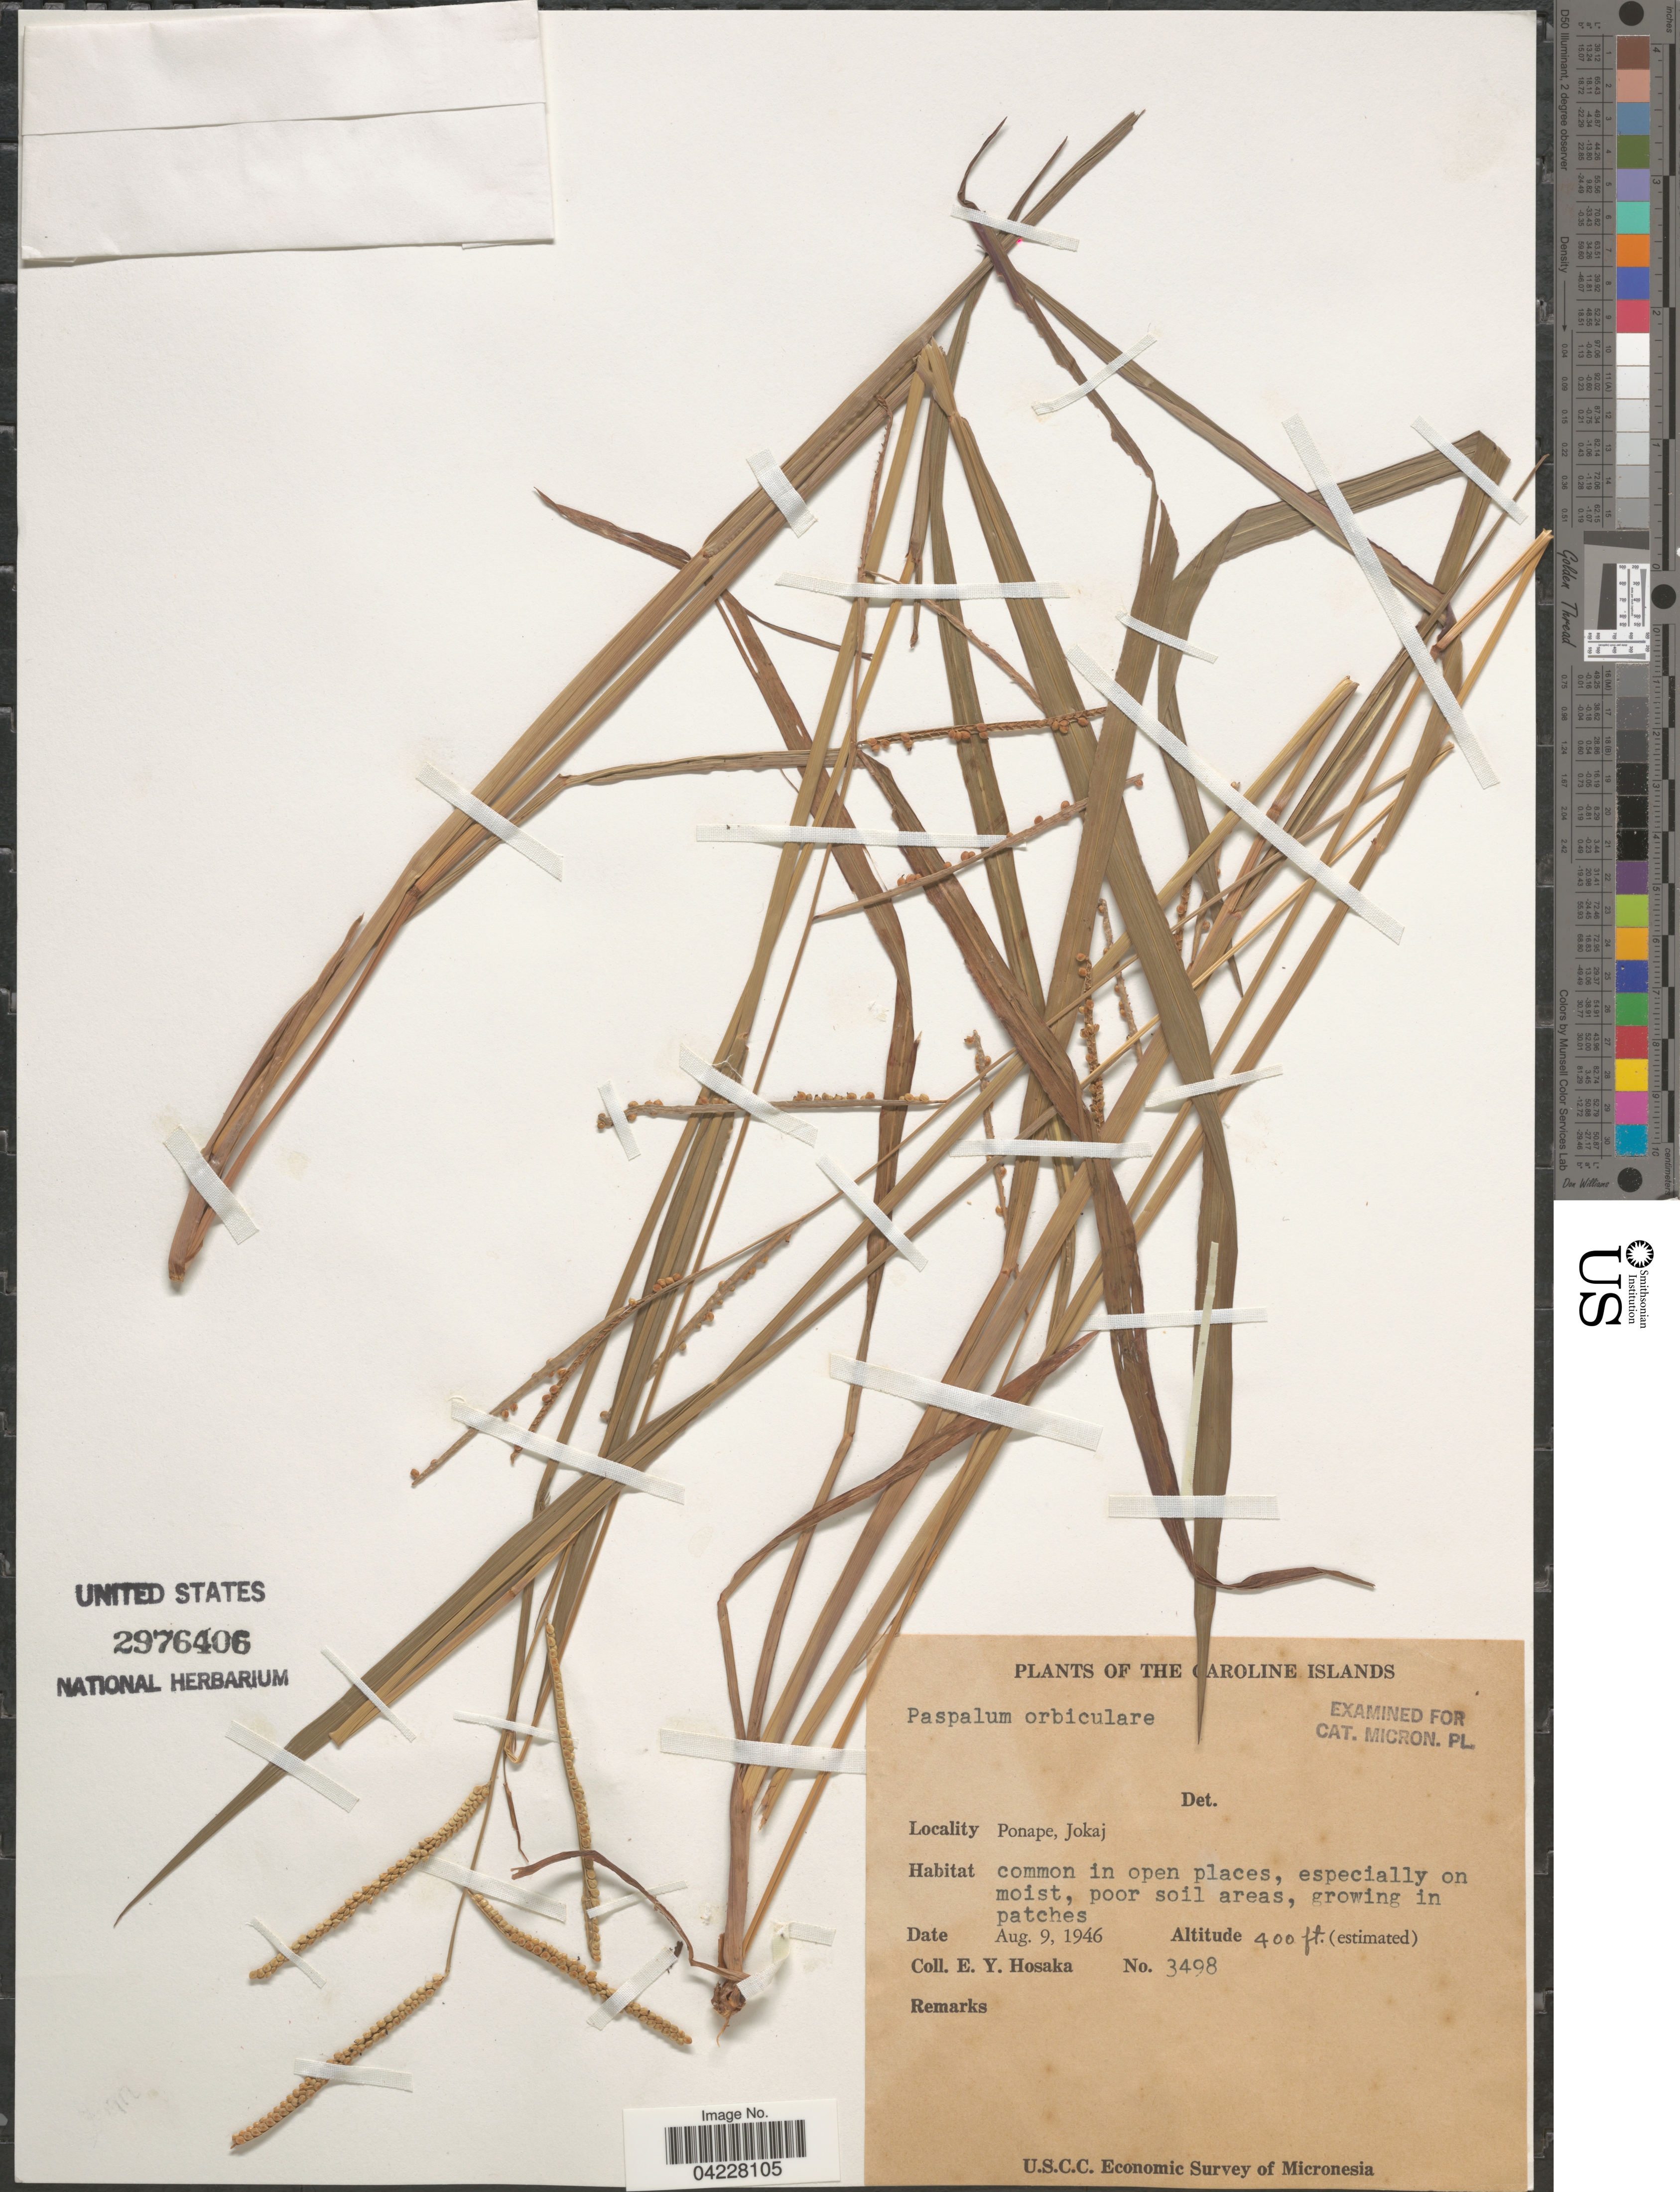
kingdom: Plantae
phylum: Tracheophyta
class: Liliopsida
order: Poales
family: Poaceae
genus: Paspalum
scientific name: Paspalum orbiculare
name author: G. Forst.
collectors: E. Y. Hosaka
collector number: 3498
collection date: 1946-08-09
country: Micronesia, Federated States of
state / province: Pohnpei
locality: The [illegible text]aroline Islands. Ponape, Jokai. U.S.C.C. Economic Survey of Micronesia.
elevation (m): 122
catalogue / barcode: US 2976406